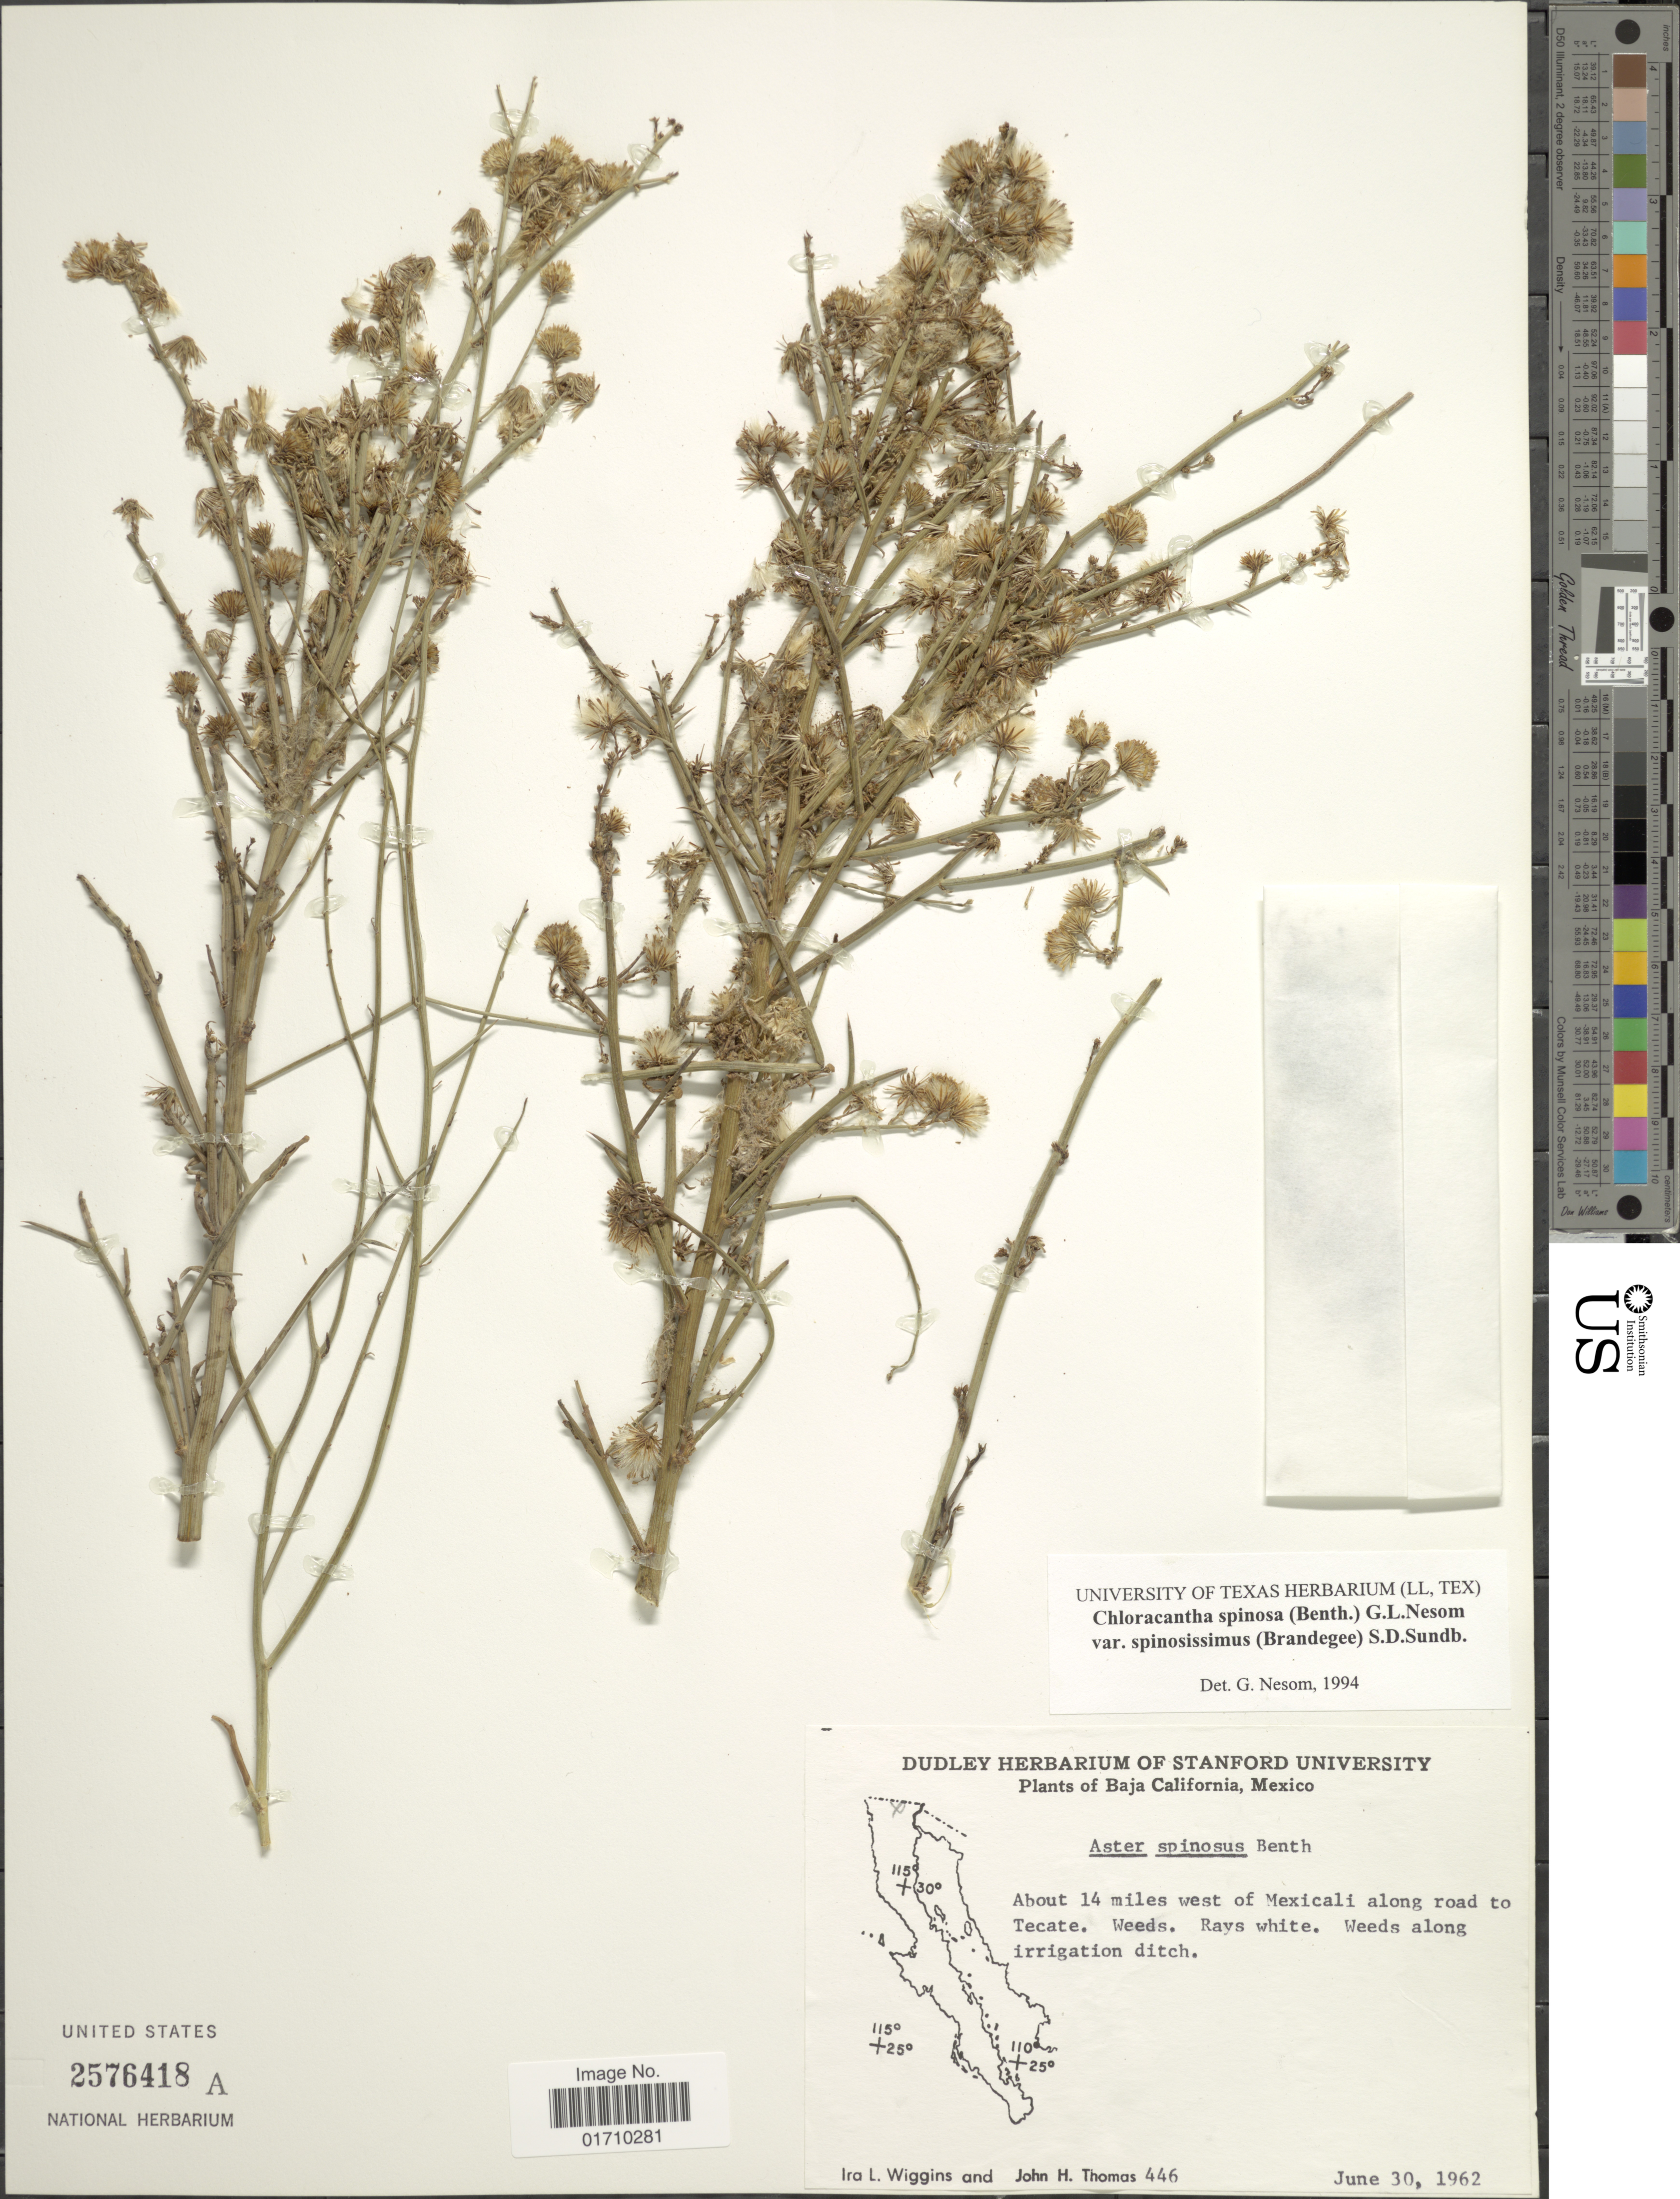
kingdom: Plantae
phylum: Tracheophyta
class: Magnoliopsida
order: Asterales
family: Asteraceae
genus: Chloracantha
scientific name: Chloracantha spinosa var. spinosissima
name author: (Brandegee) S.D. Sundb.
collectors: I. L. Wiggins & J. H. Thomas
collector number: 446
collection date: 1962-06-30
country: Mexico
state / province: Baja California Sur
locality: About 14 miles west of Mexicali along road to Tecate. Weeds along irrigation ditch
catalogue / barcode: US 2576418A